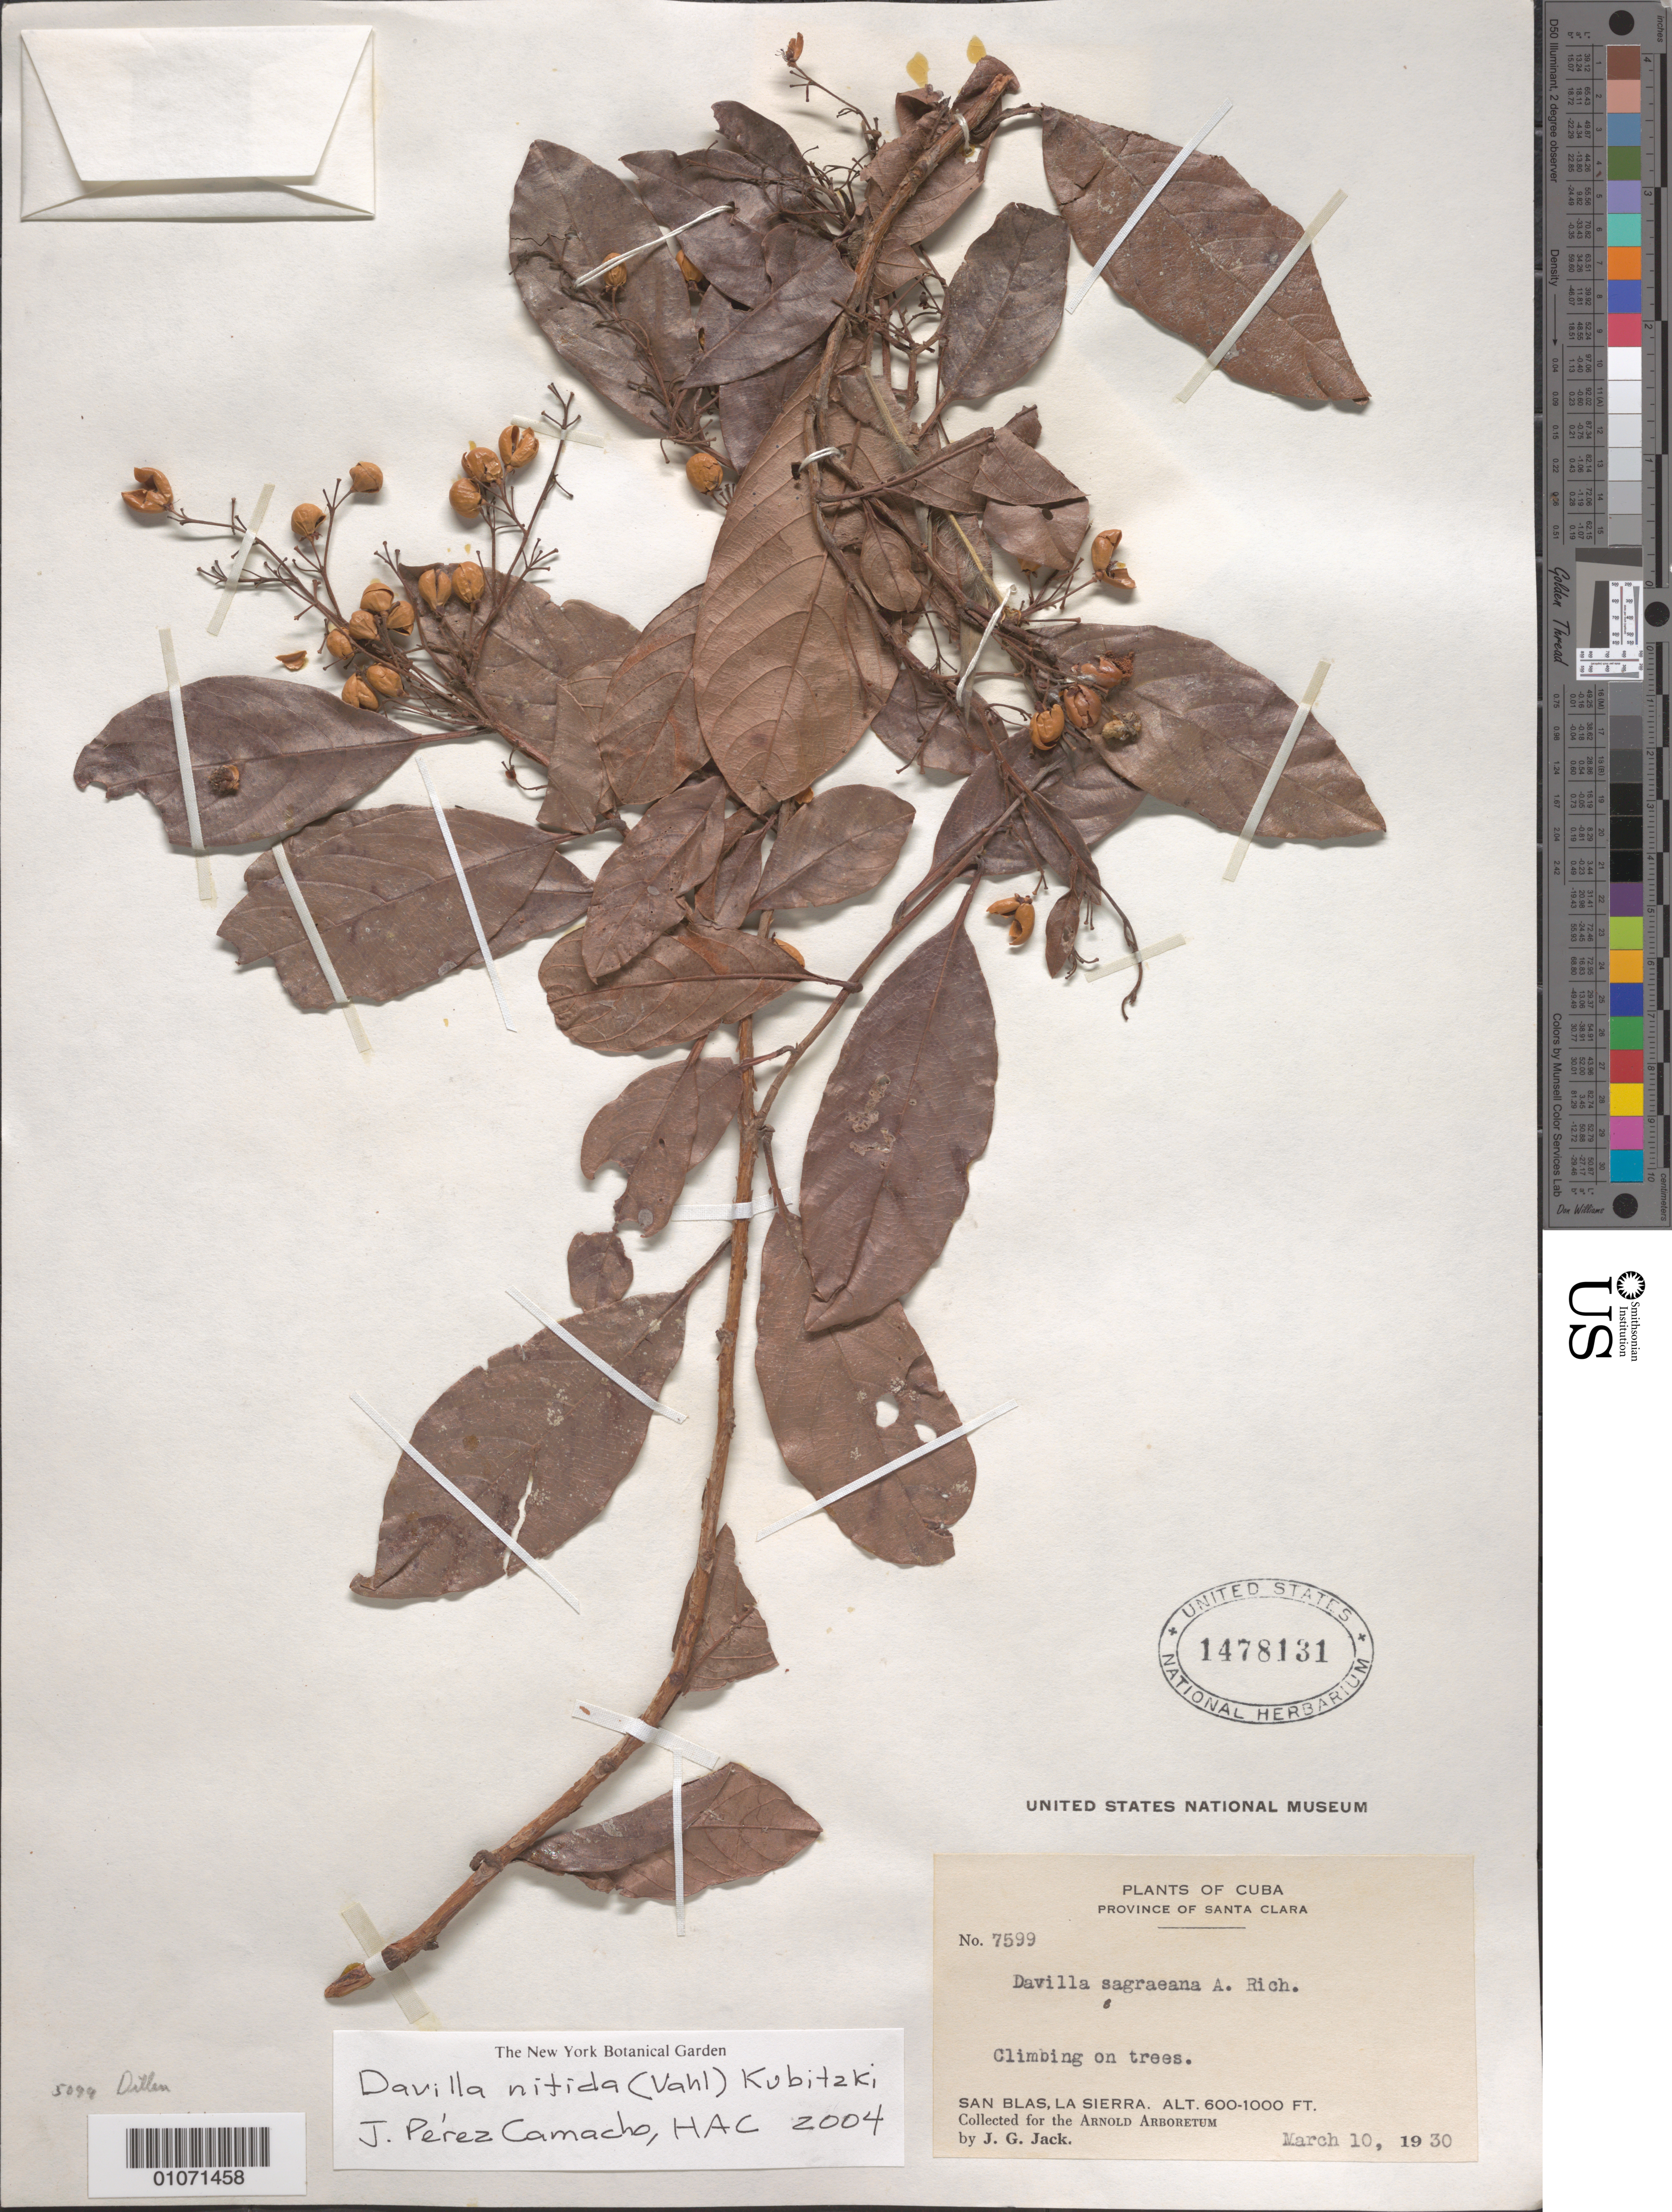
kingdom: Plantae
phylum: Tracheophyta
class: Magnoliopsida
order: Dilleniales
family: Dilleniaceae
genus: Davilla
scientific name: Davilla nitida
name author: (Vahl) Kubitzki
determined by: Peréz-Camacho, J.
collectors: J. G. Jack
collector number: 7599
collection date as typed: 10 Mar 1930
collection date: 1930-03-10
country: Cuba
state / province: Santa Clara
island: Cuba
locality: San Blas, La Sierra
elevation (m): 183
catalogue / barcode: US 1478131